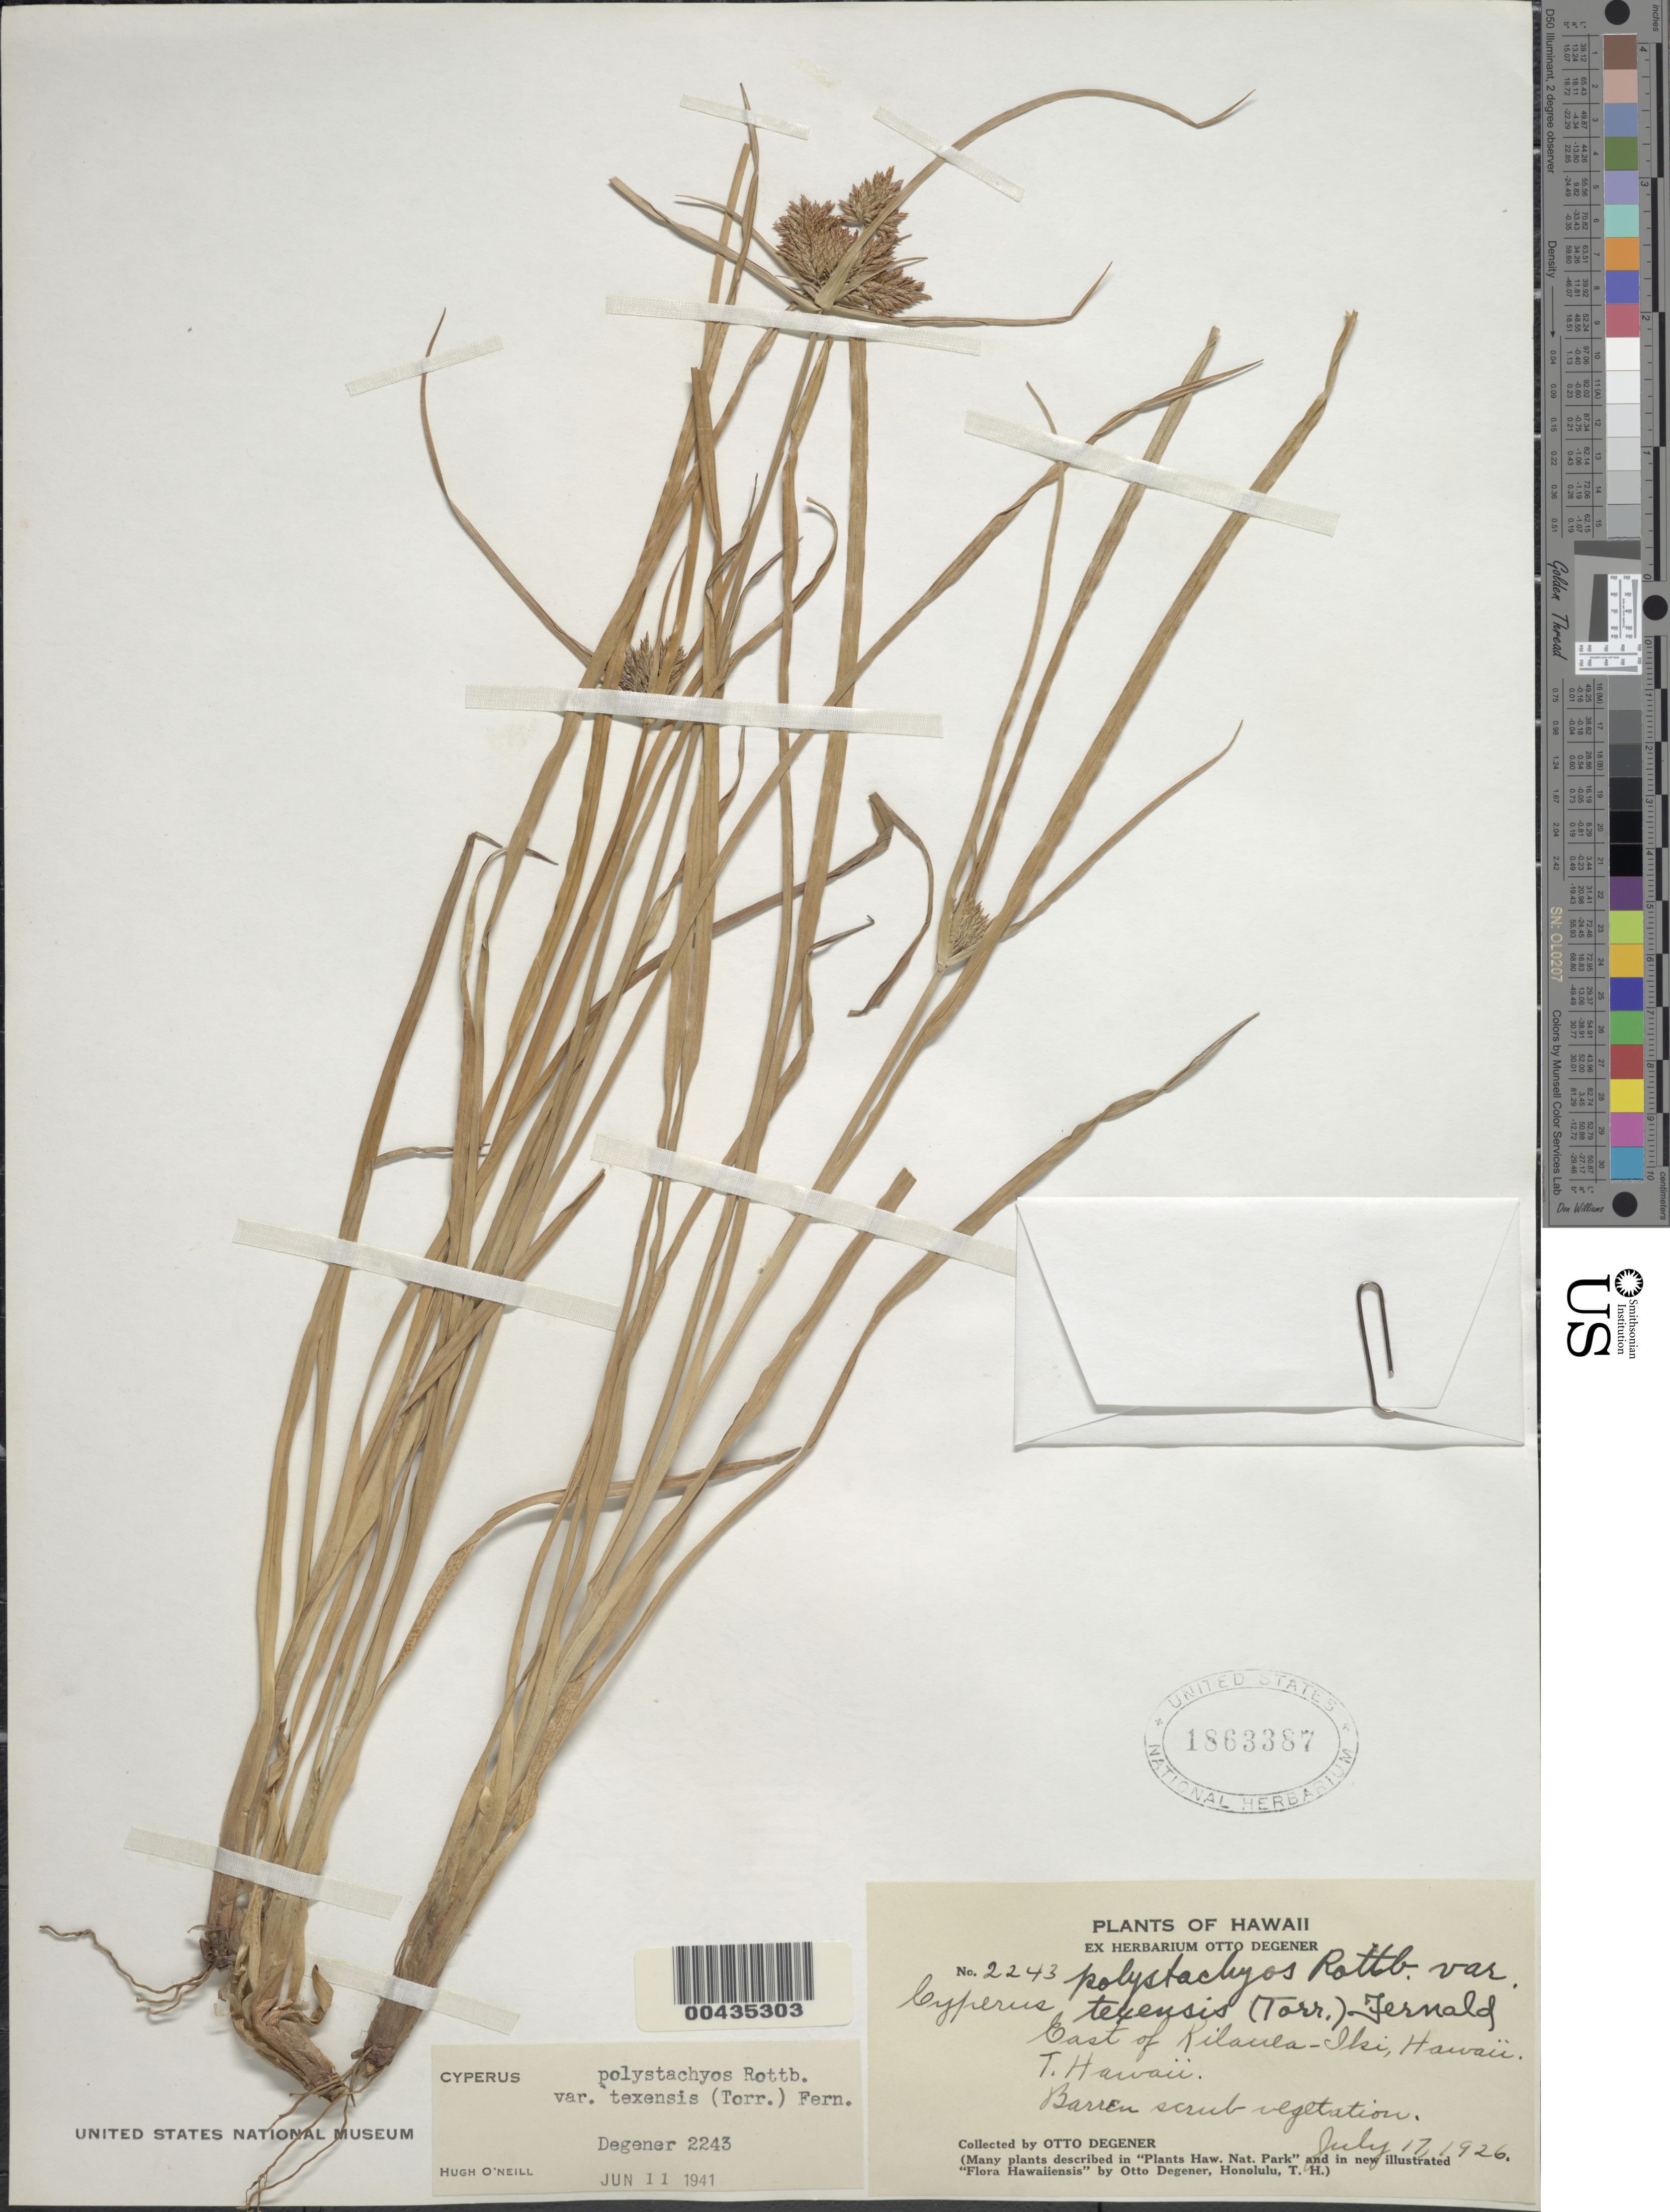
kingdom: Plantae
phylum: Tracheophyta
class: Liliopsida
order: Poales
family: Cyperaceae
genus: Cyperus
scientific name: Cyperus polystachyos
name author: Rottb.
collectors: O. Degener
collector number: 2243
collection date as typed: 17 Jul 1926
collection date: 1926-07-17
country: United States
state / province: Hawaii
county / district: Hawaii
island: Hawaii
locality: East of Kilauea-Iki, Hawaii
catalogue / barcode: US 1863387